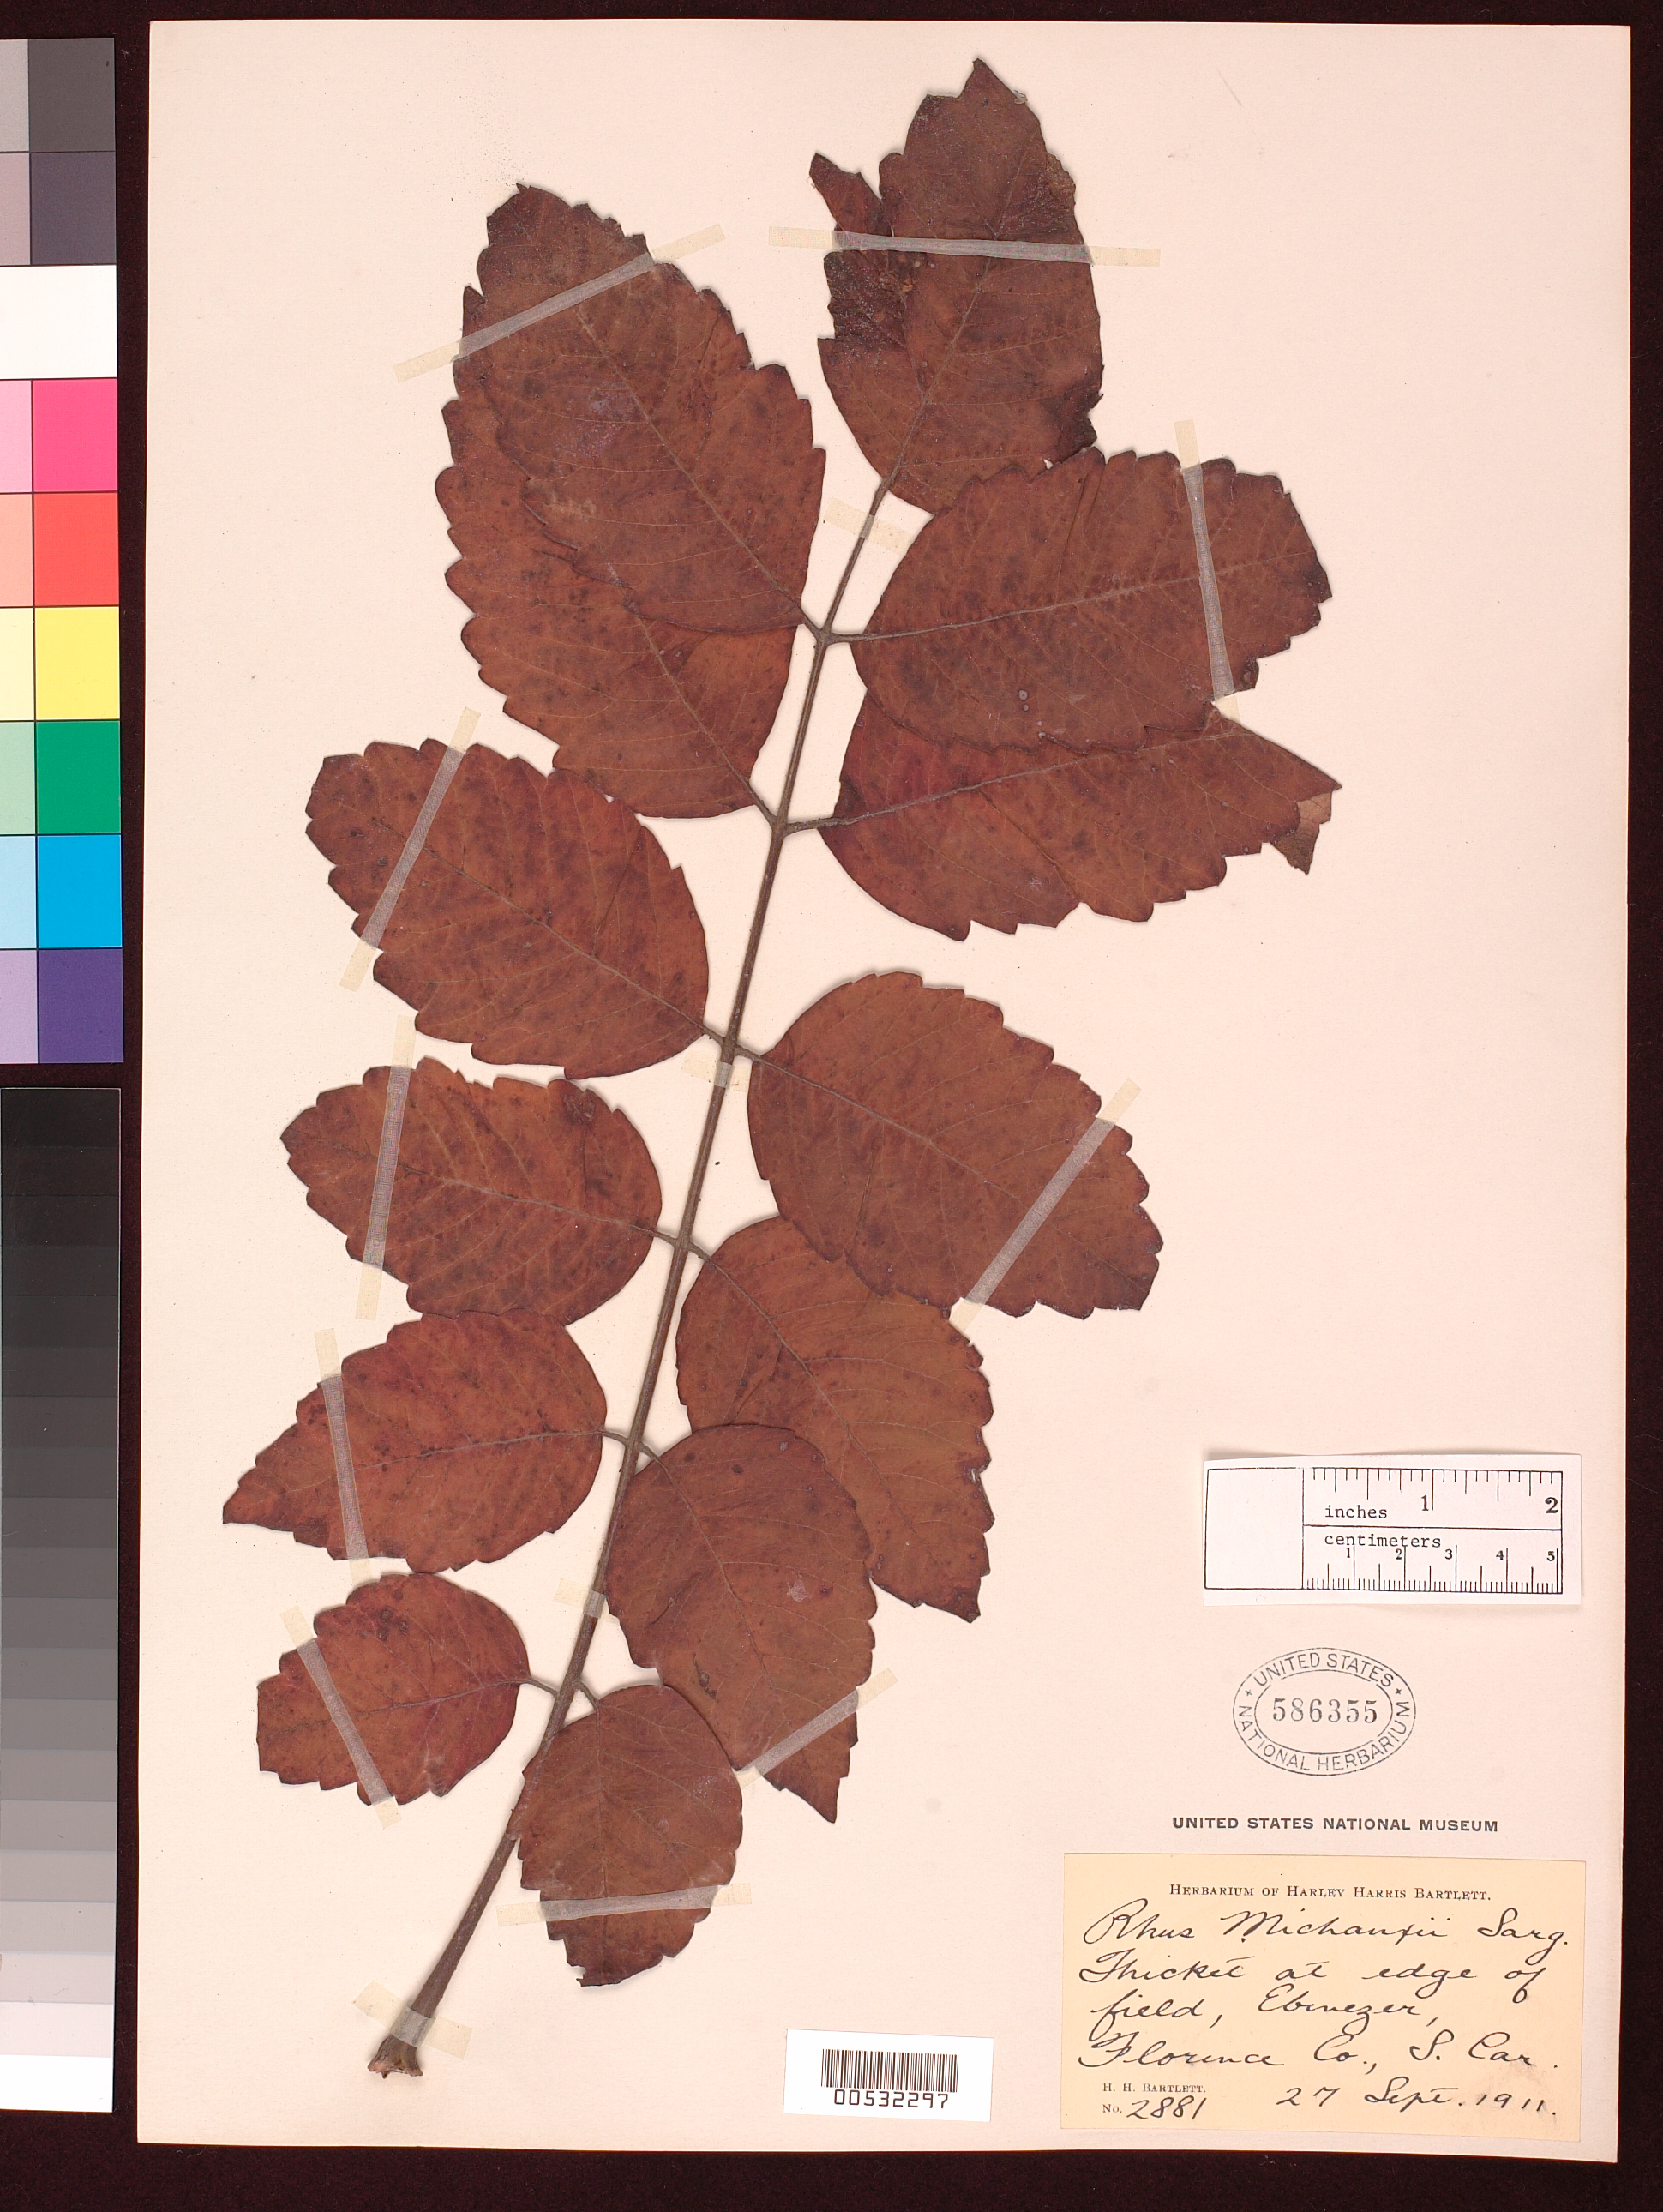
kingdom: Plantae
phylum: Tracheophyta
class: Magnoliopsida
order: Sapindales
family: Anacardiaceae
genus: Rhus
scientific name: Rhus michauxii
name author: Sarg.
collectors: H. H. Bartlett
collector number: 2881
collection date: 1911-09-27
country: United States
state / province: South Carolina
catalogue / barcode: US 586355